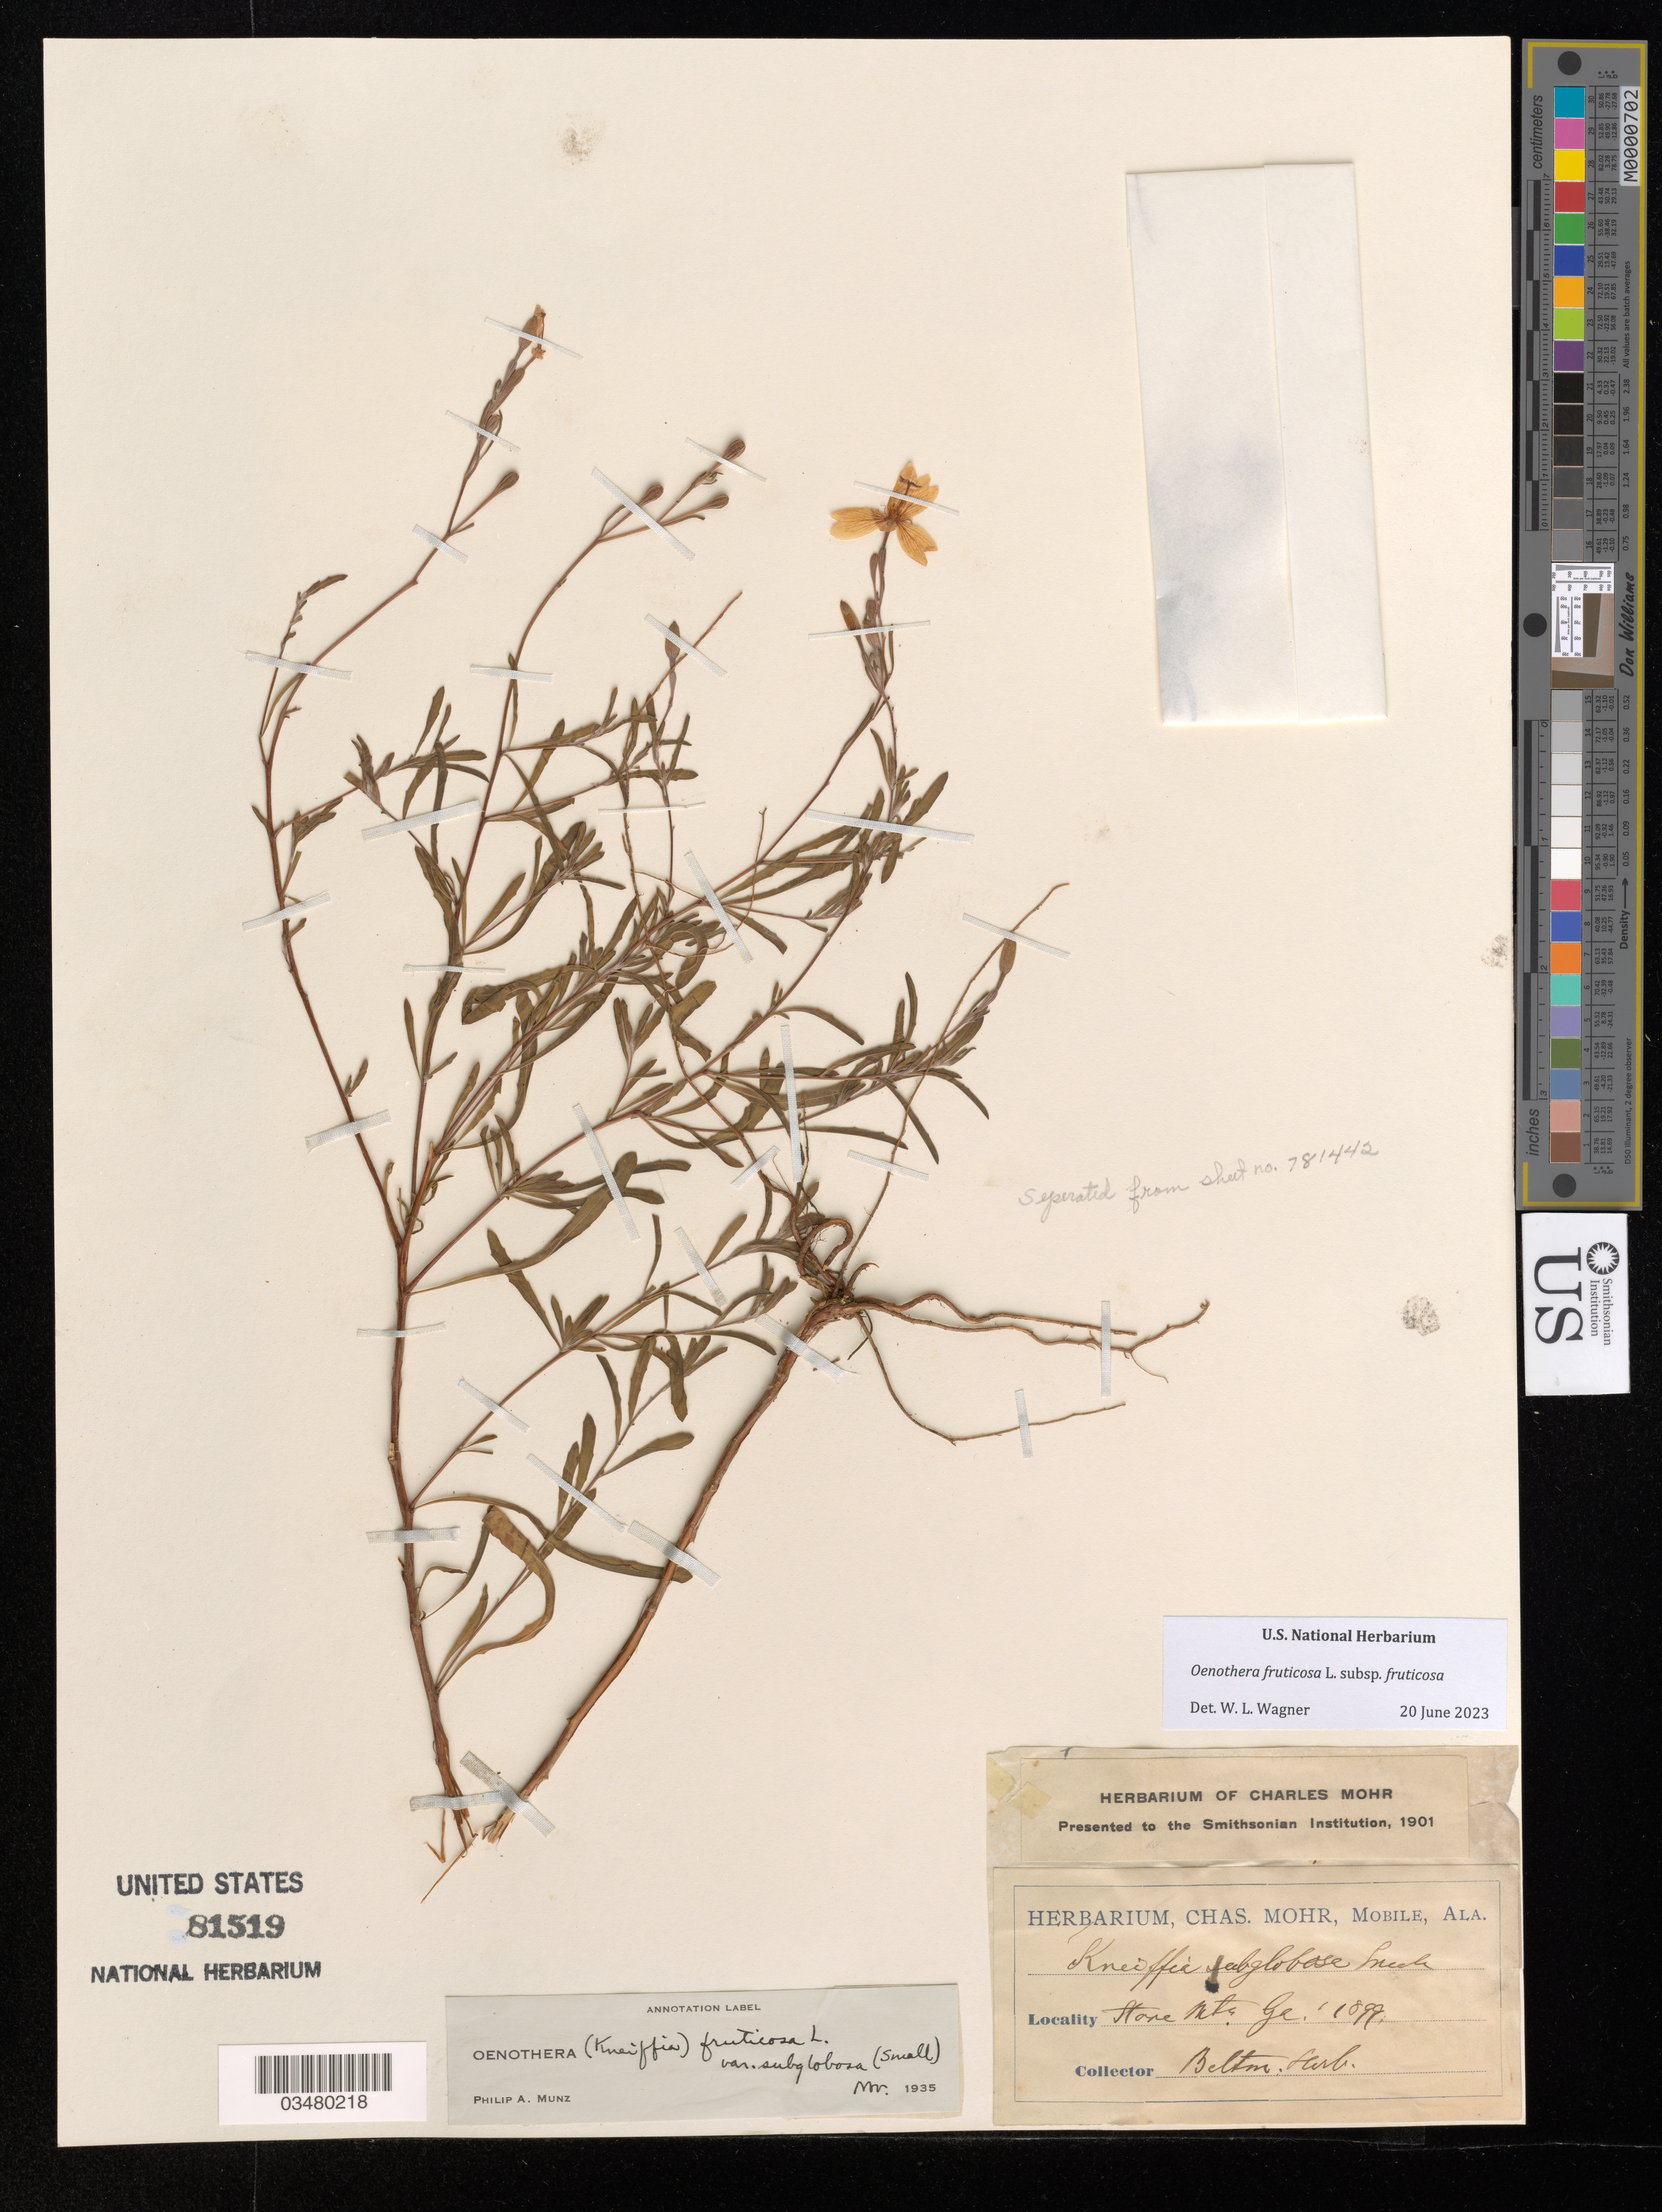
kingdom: Plantae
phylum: Tracheophyta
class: Magnoliopsida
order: Myrtales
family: Onagraceae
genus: Oenothera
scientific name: Oenothera fruticosa subsp. fruticosa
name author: L.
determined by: Wagner, W. L., (BOT), Smithsonian Institution - National Museum of Natural History (UNITED STATES)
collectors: ex herb. Biltmore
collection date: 1899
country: United States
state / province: Georgia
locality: Stone Mountain, De Kalb County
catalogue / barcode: US 81519